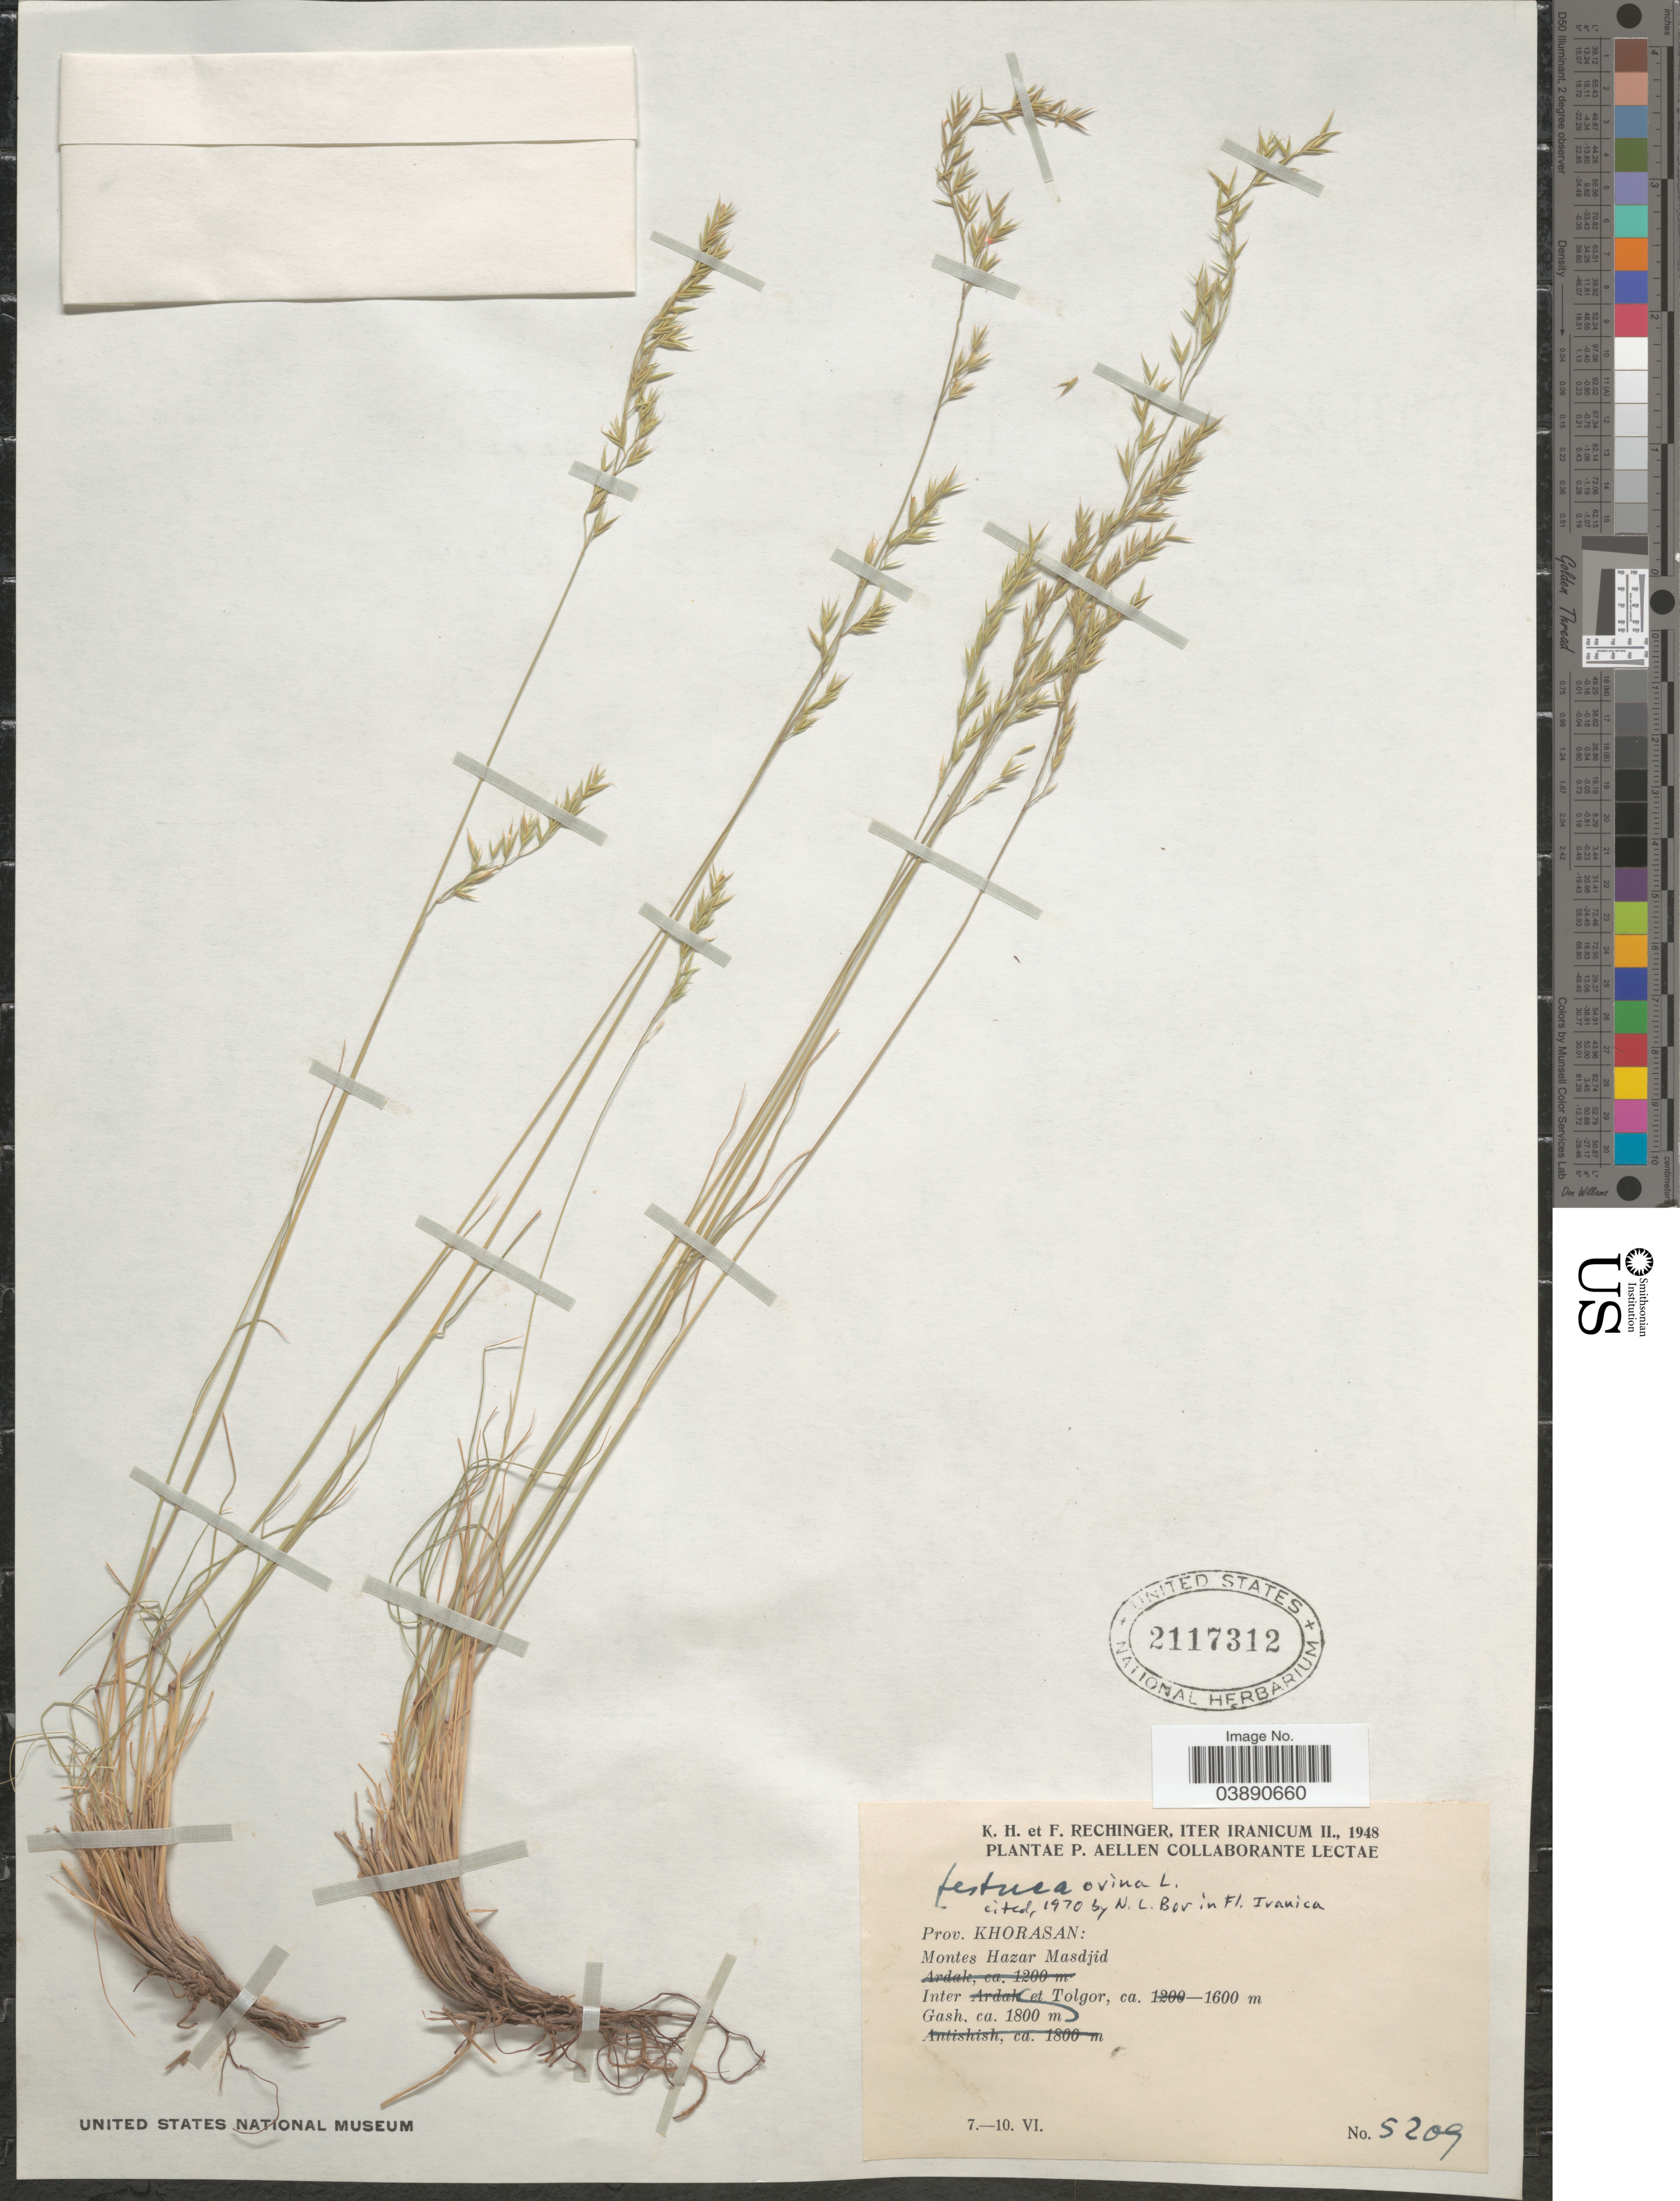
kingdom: Plantae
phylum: Tracheophyta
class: Liliopsida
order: Poales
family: Poaceae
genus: Festuca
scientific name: Festuca ovina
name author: L.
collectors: K. H. Rechinger & F. Rechinger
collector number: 5209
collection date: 1948-06-07/1948-06-10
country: Iran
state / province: Khorasan [obsolete]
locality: Iter Iranicum II. Prov. Khorasan: Montes Hazar Masdjid. Inter Tolgor et Gash. [unsure placement]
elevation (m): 1600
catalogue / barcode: US 2117312